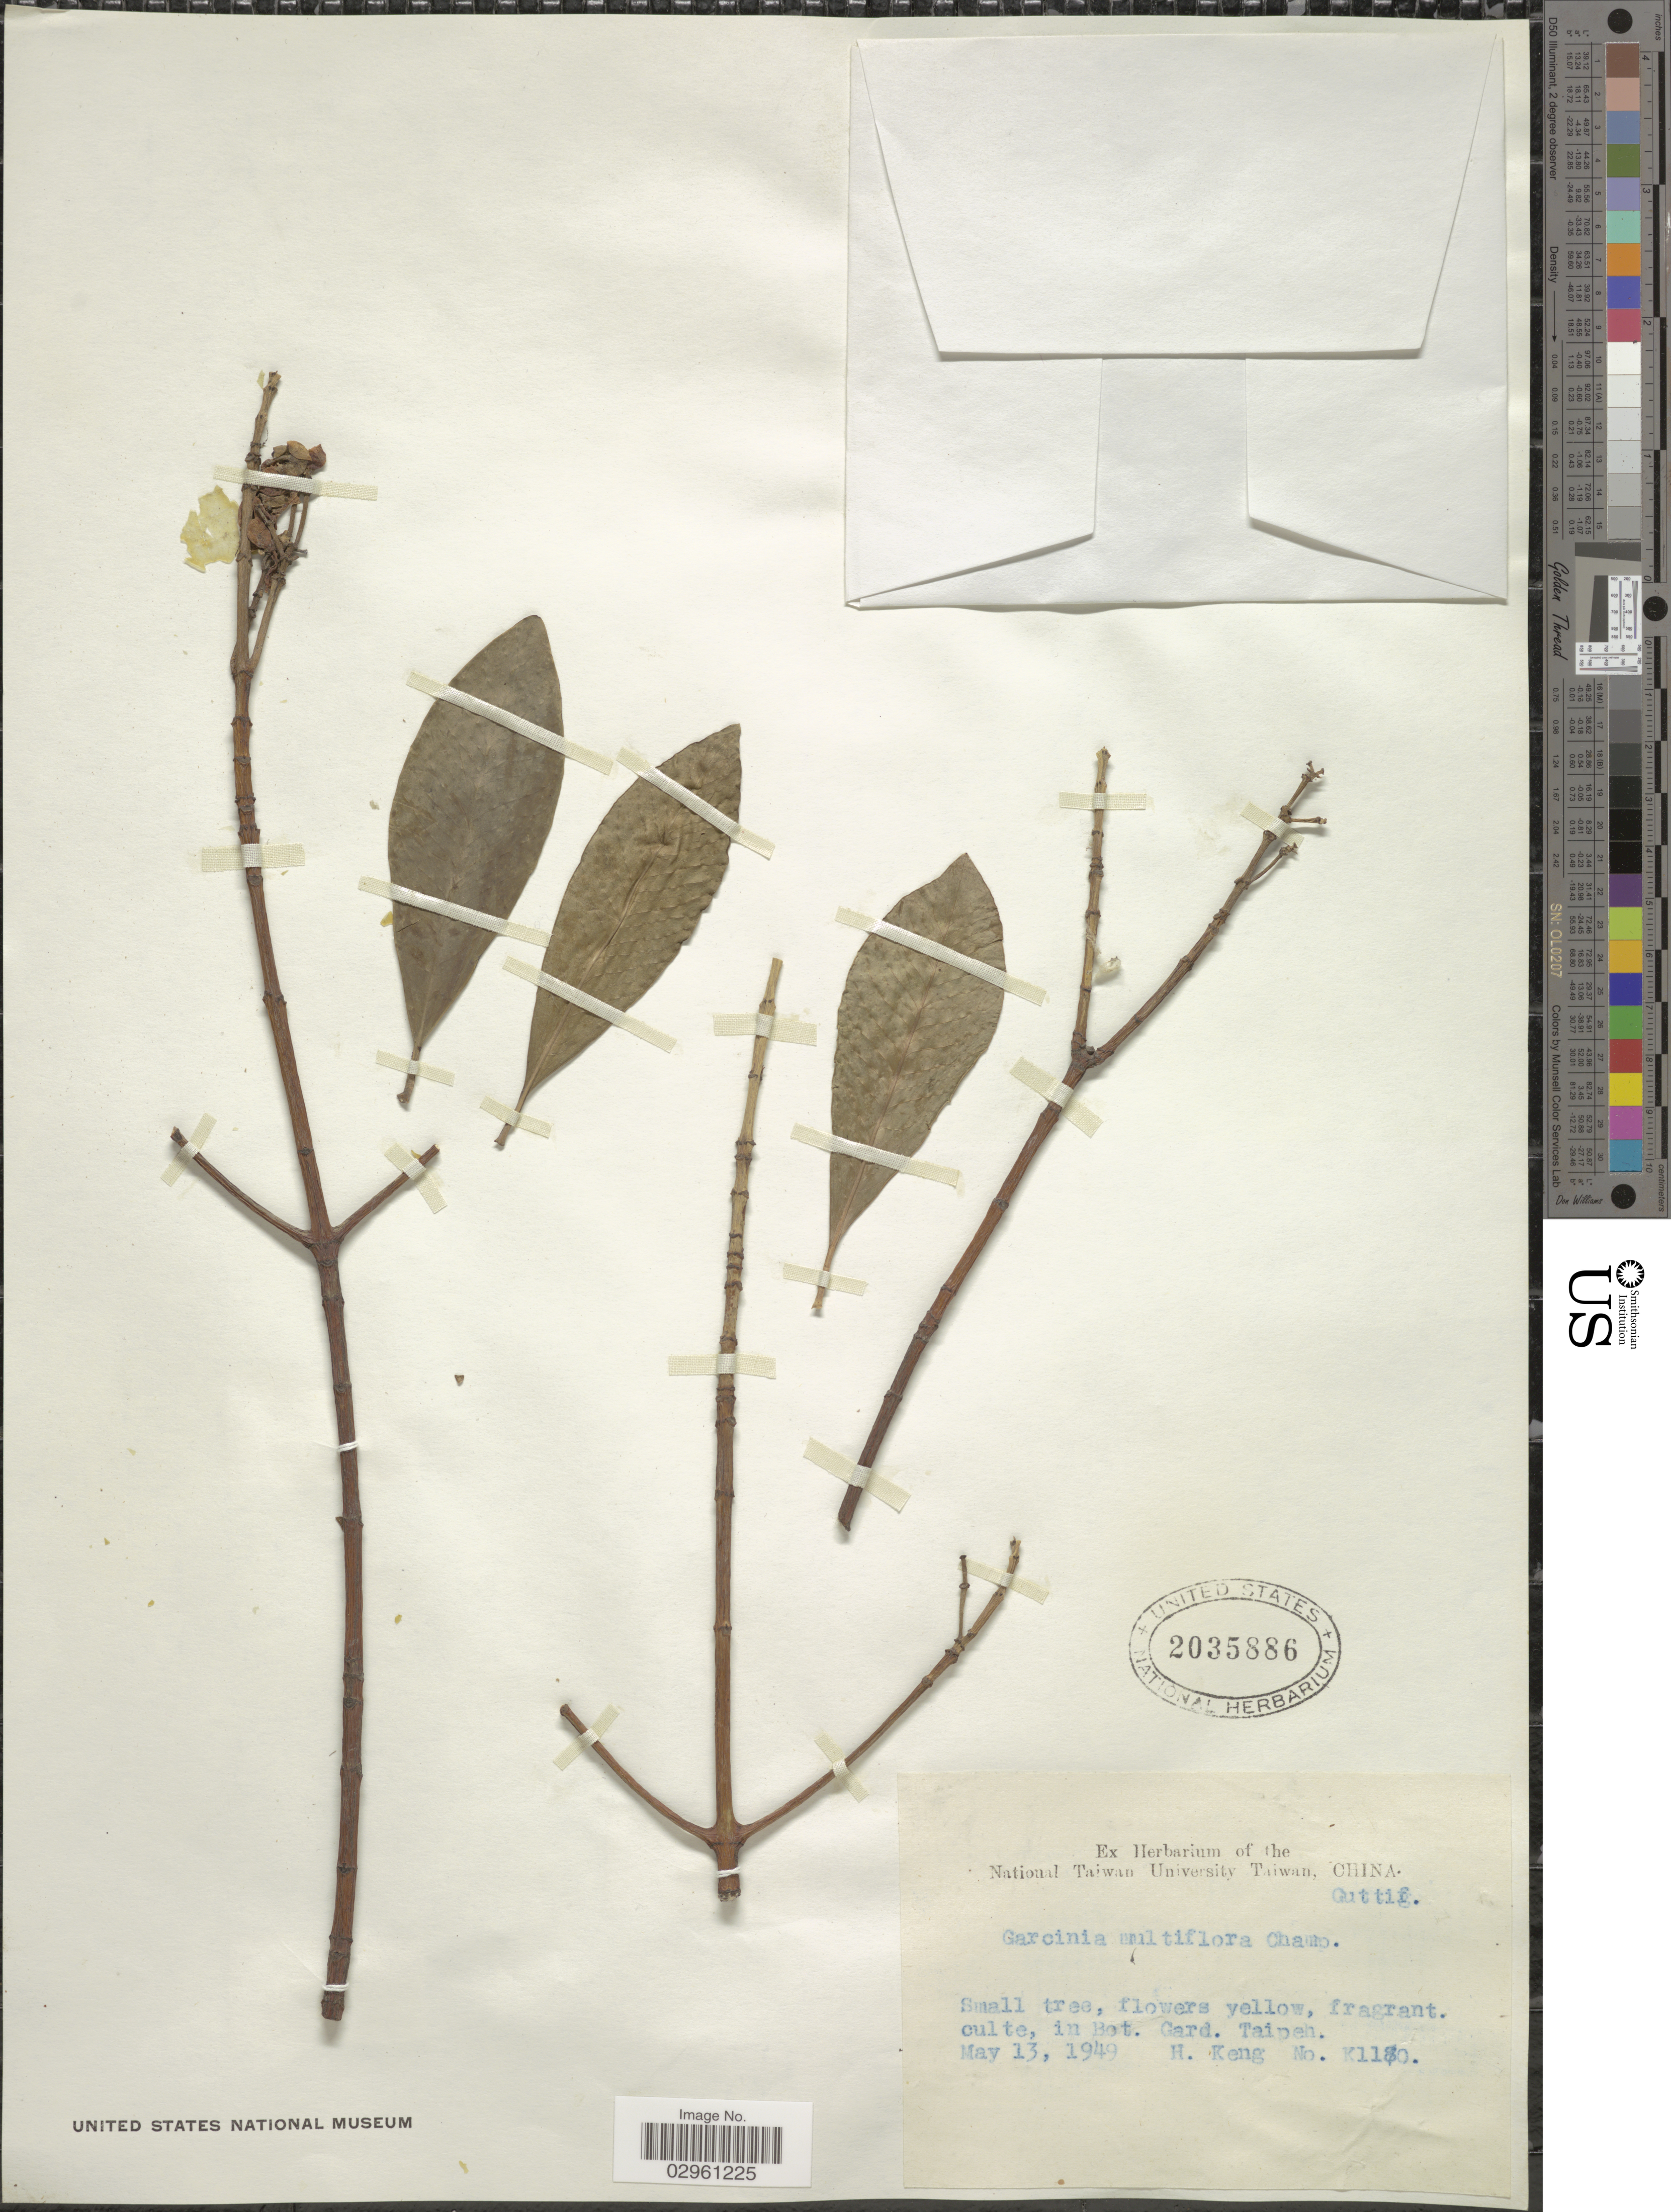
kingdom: Plantae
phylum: Tracheophyta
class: Magnoliopsida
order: Malpighiales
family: Clusiaceae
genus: Garcinia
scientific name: Garcinia multiflora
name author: Champ. ex Benth.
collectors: H. Keng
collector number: K1180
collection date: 1949-05-13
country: Taiwan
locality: In Bit. Gard. Taipeh.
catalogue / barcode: US 2035886